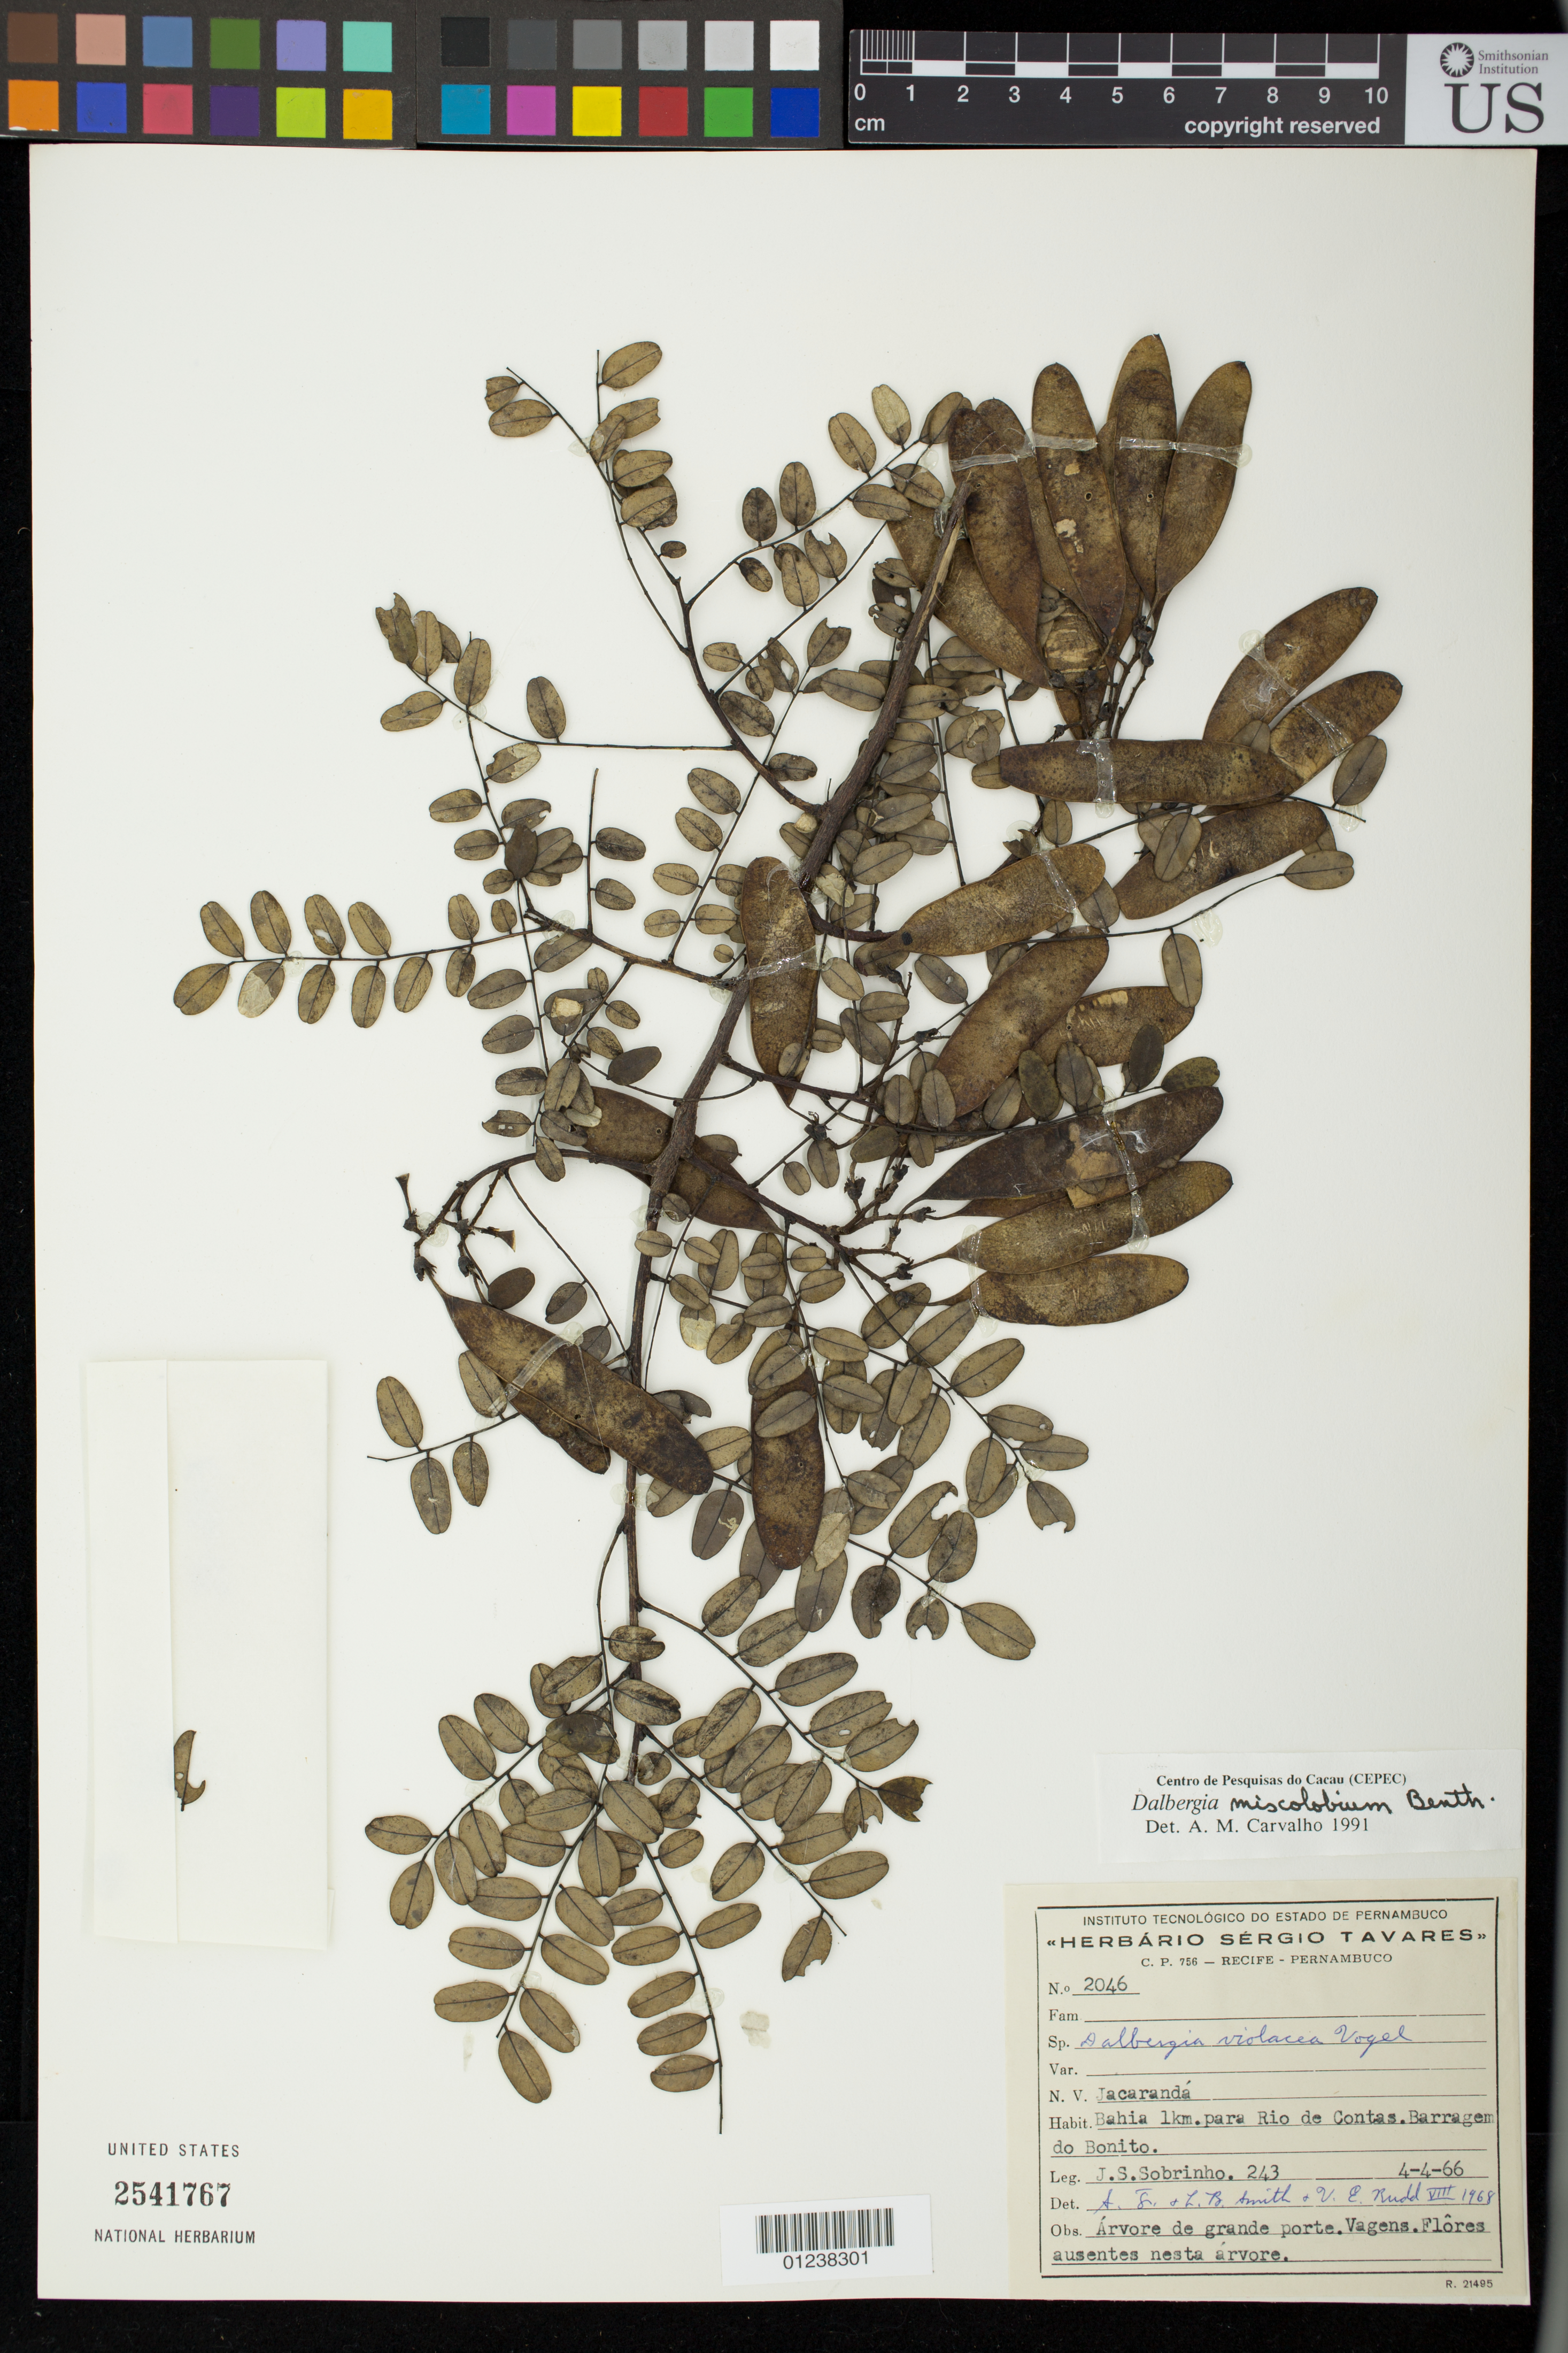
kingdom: Plantae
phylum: Tracheophyta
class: Magnoliopsida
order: Fabales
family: Fabaceae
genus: Dalbergia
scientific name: Dalbergia miscolobium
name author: Benth.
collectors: J. Sobrinho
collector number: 2046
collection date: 1966-04-04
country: Brazil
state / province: Bahia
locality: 1 km. para Rio de Contas. Barragem do Bonito.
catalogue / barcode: US 2541767